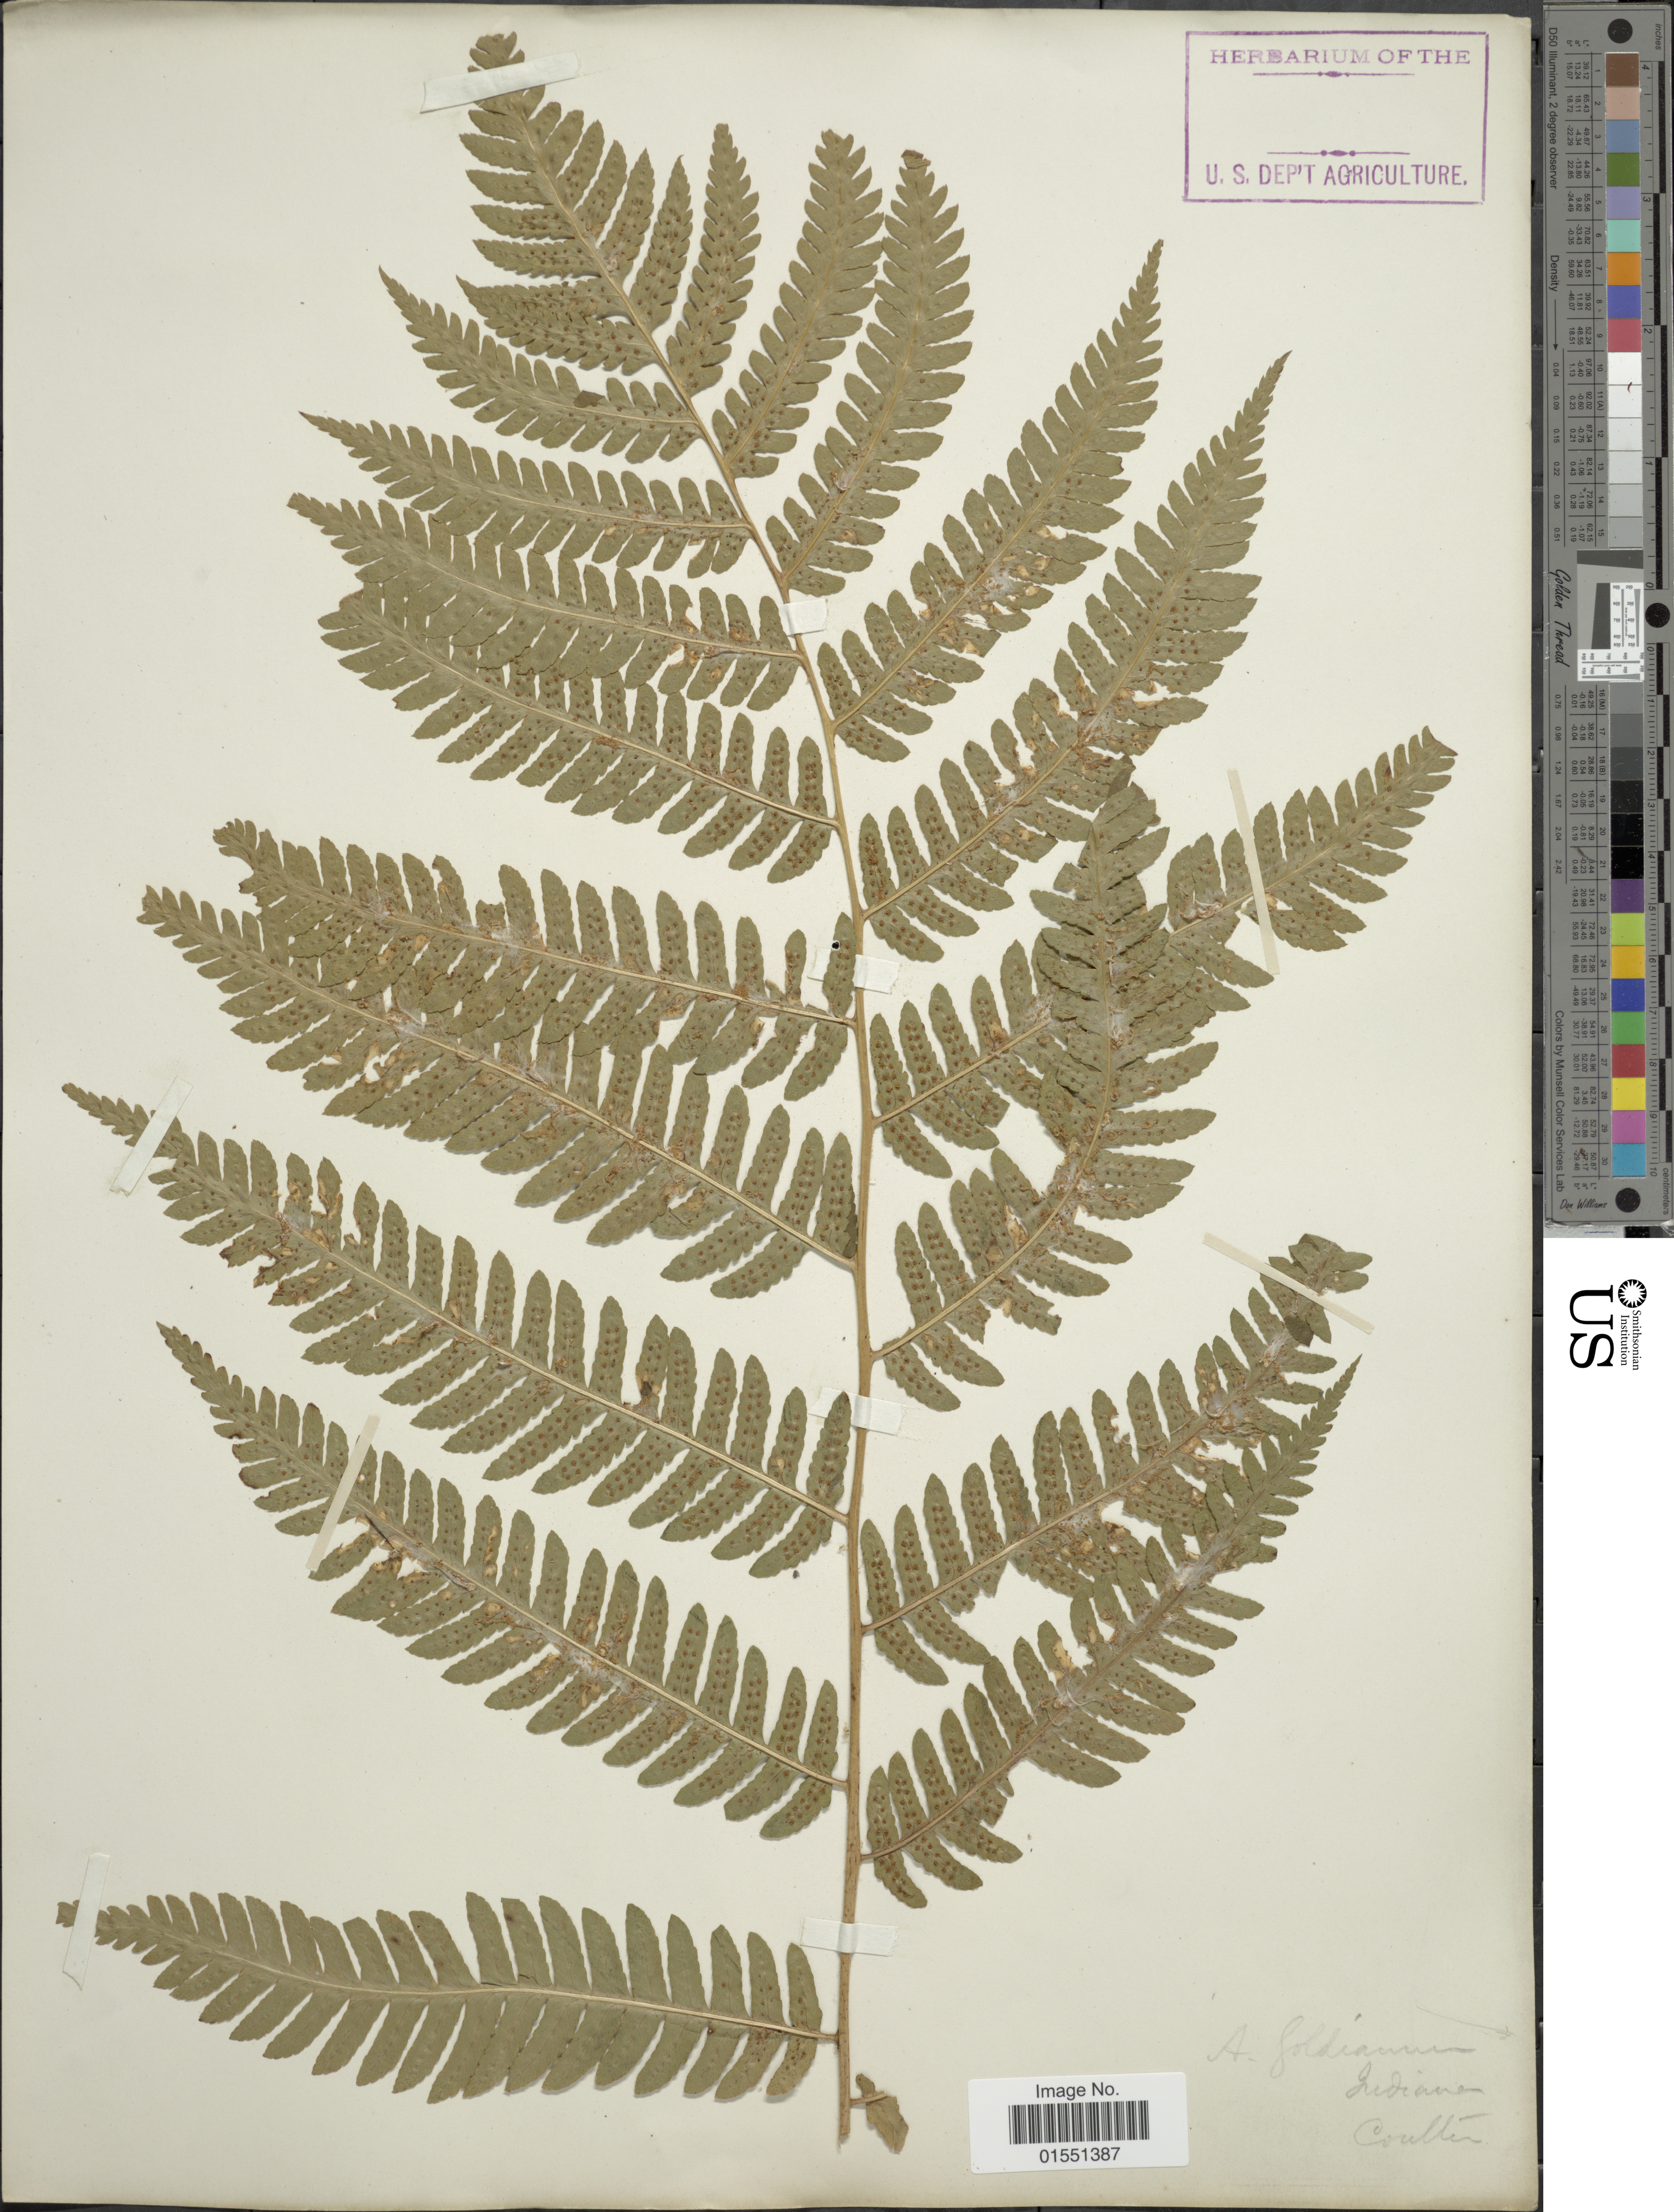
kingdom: Plantae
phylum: Tracheophyta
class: Polypodiopsida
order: Polypodiales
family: Dryopteridaceae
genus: Dryopteris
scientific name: Dryopteris goldiana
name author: (Hook. ex Goldie) A. Gray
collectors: -- Coulter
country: United States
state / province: Indiana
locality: Judiana [unsure placement]